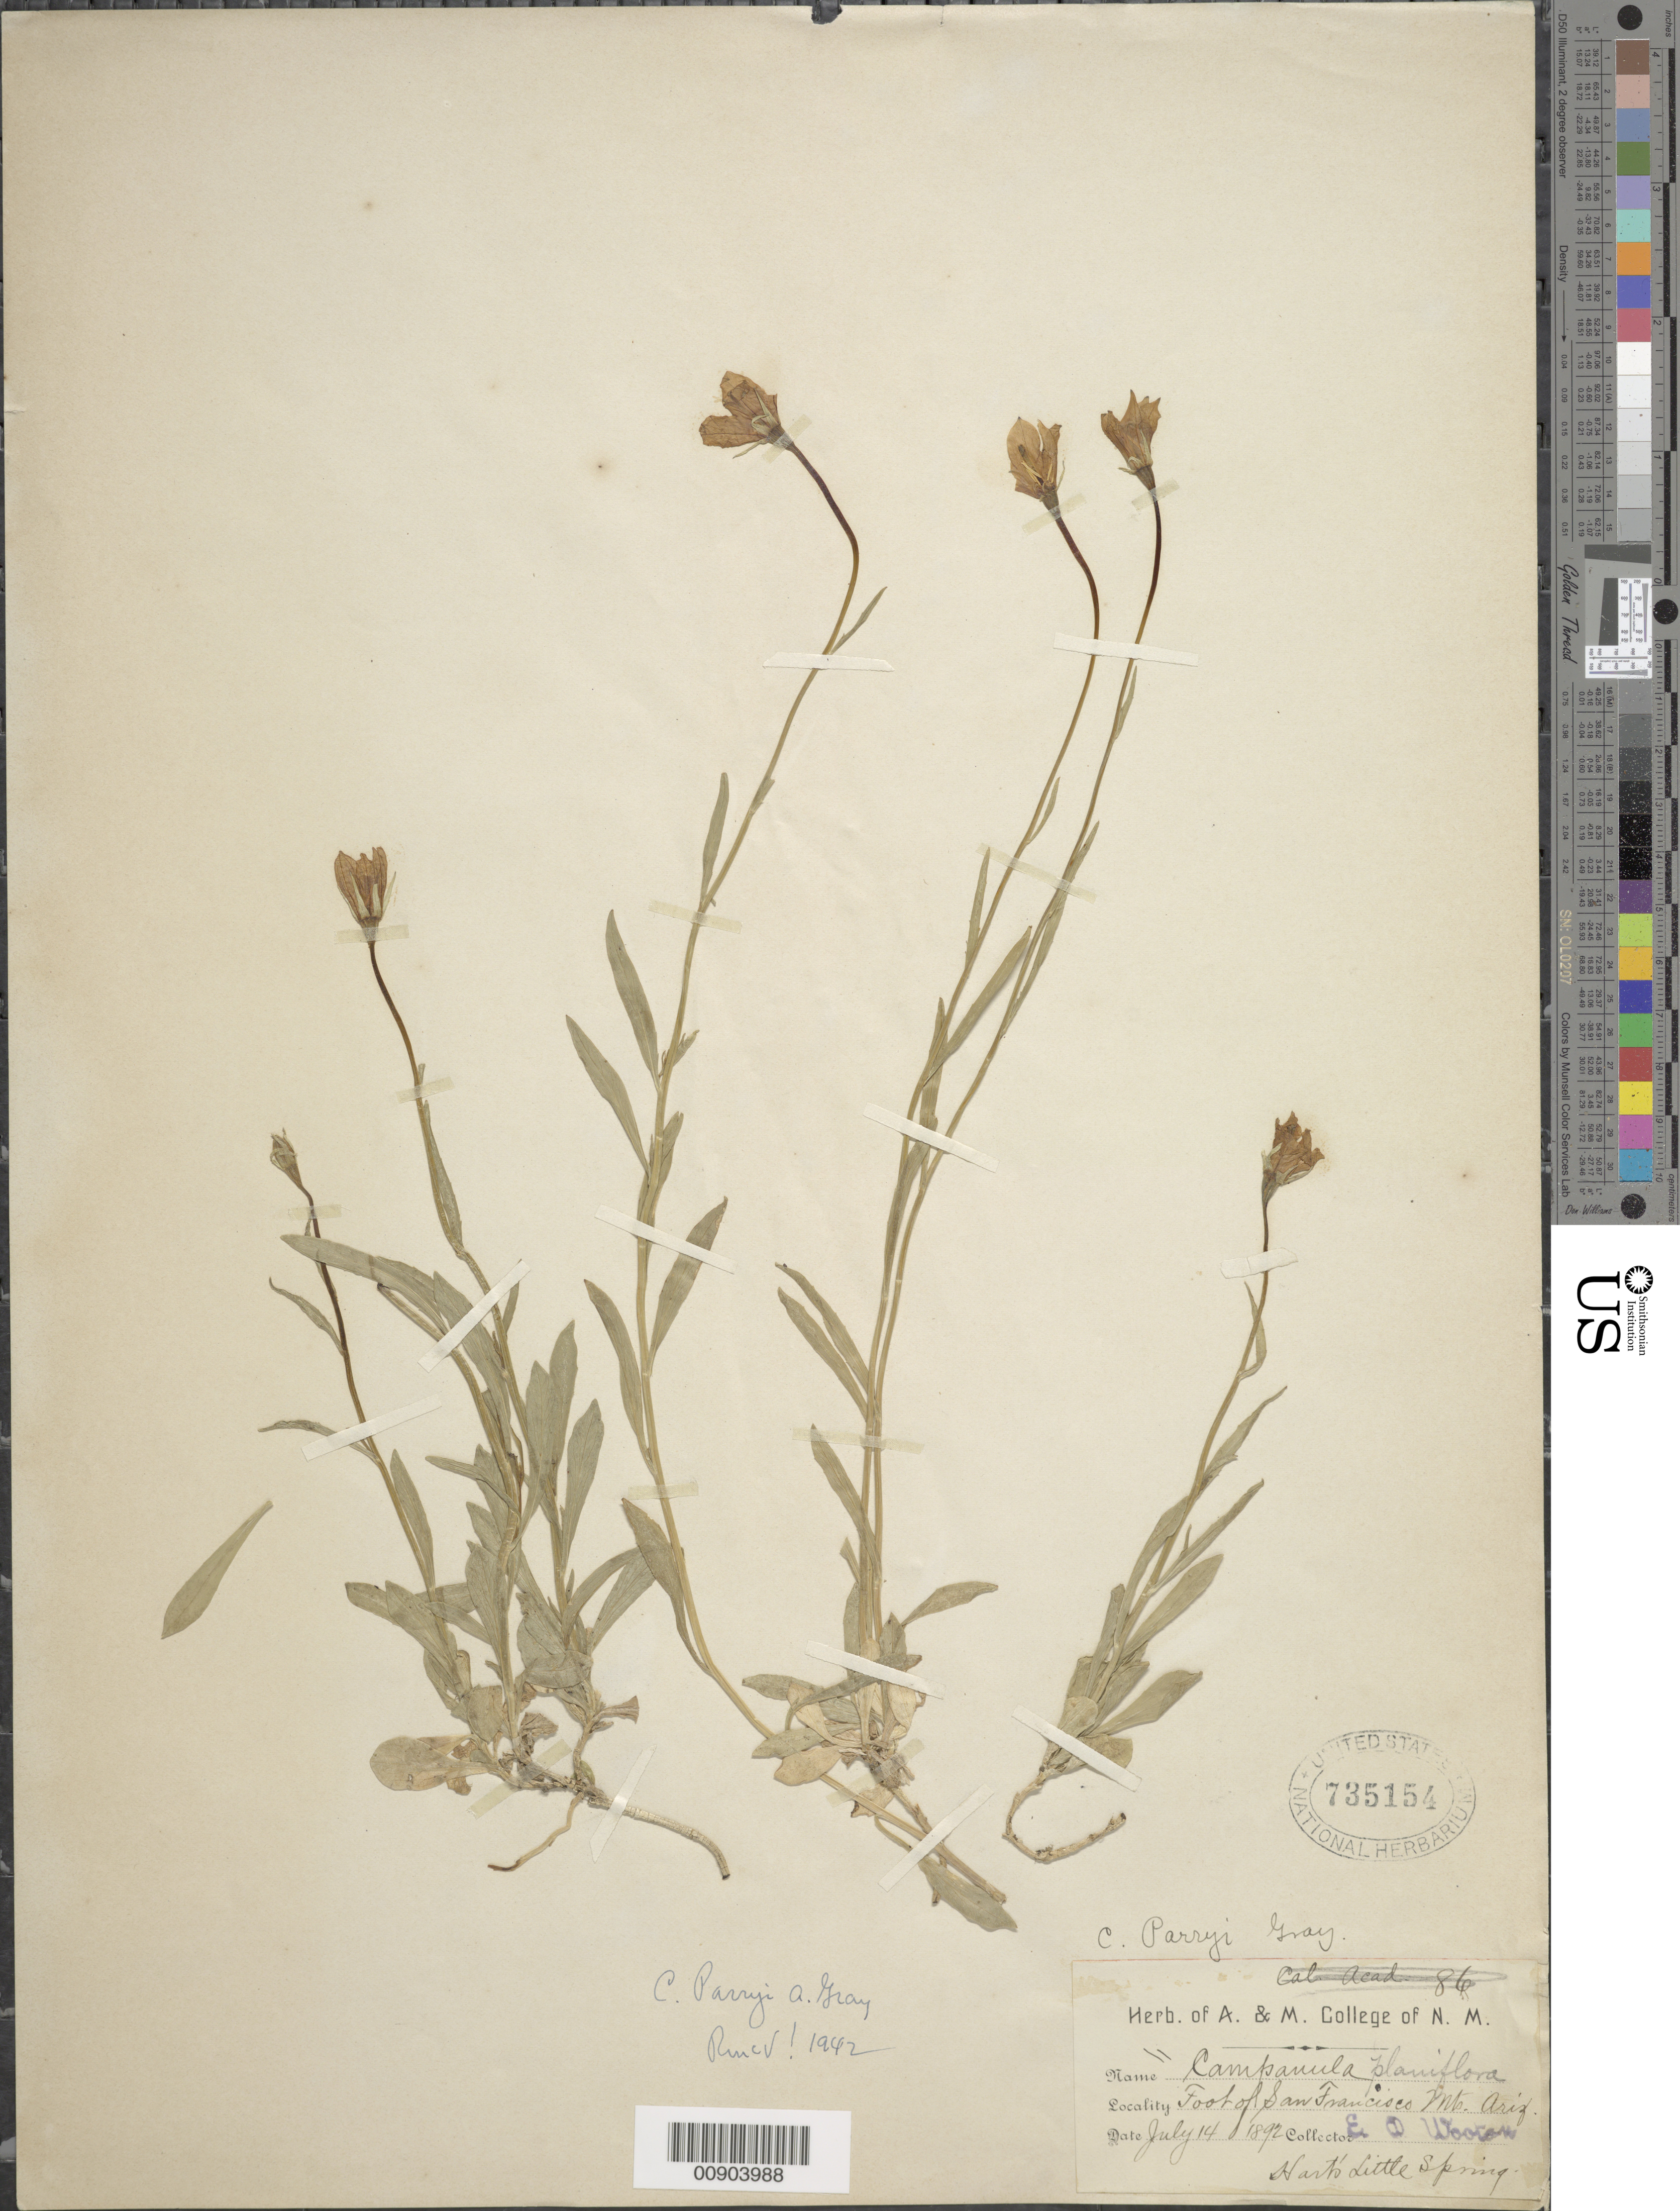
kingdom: Plantae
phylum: Tracheophyta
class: Magnoliopsida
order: Asterales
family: Campanulaceae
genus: Campanula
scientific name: Campanula parryi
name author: A. Gray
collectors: E. O. Wooton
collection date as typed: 14 Jul 1892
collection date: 1892-07-14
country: United States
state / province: Arizona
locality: Foot of San Francisco Mountains, Hart's Little Spring.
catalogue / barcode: US 735154